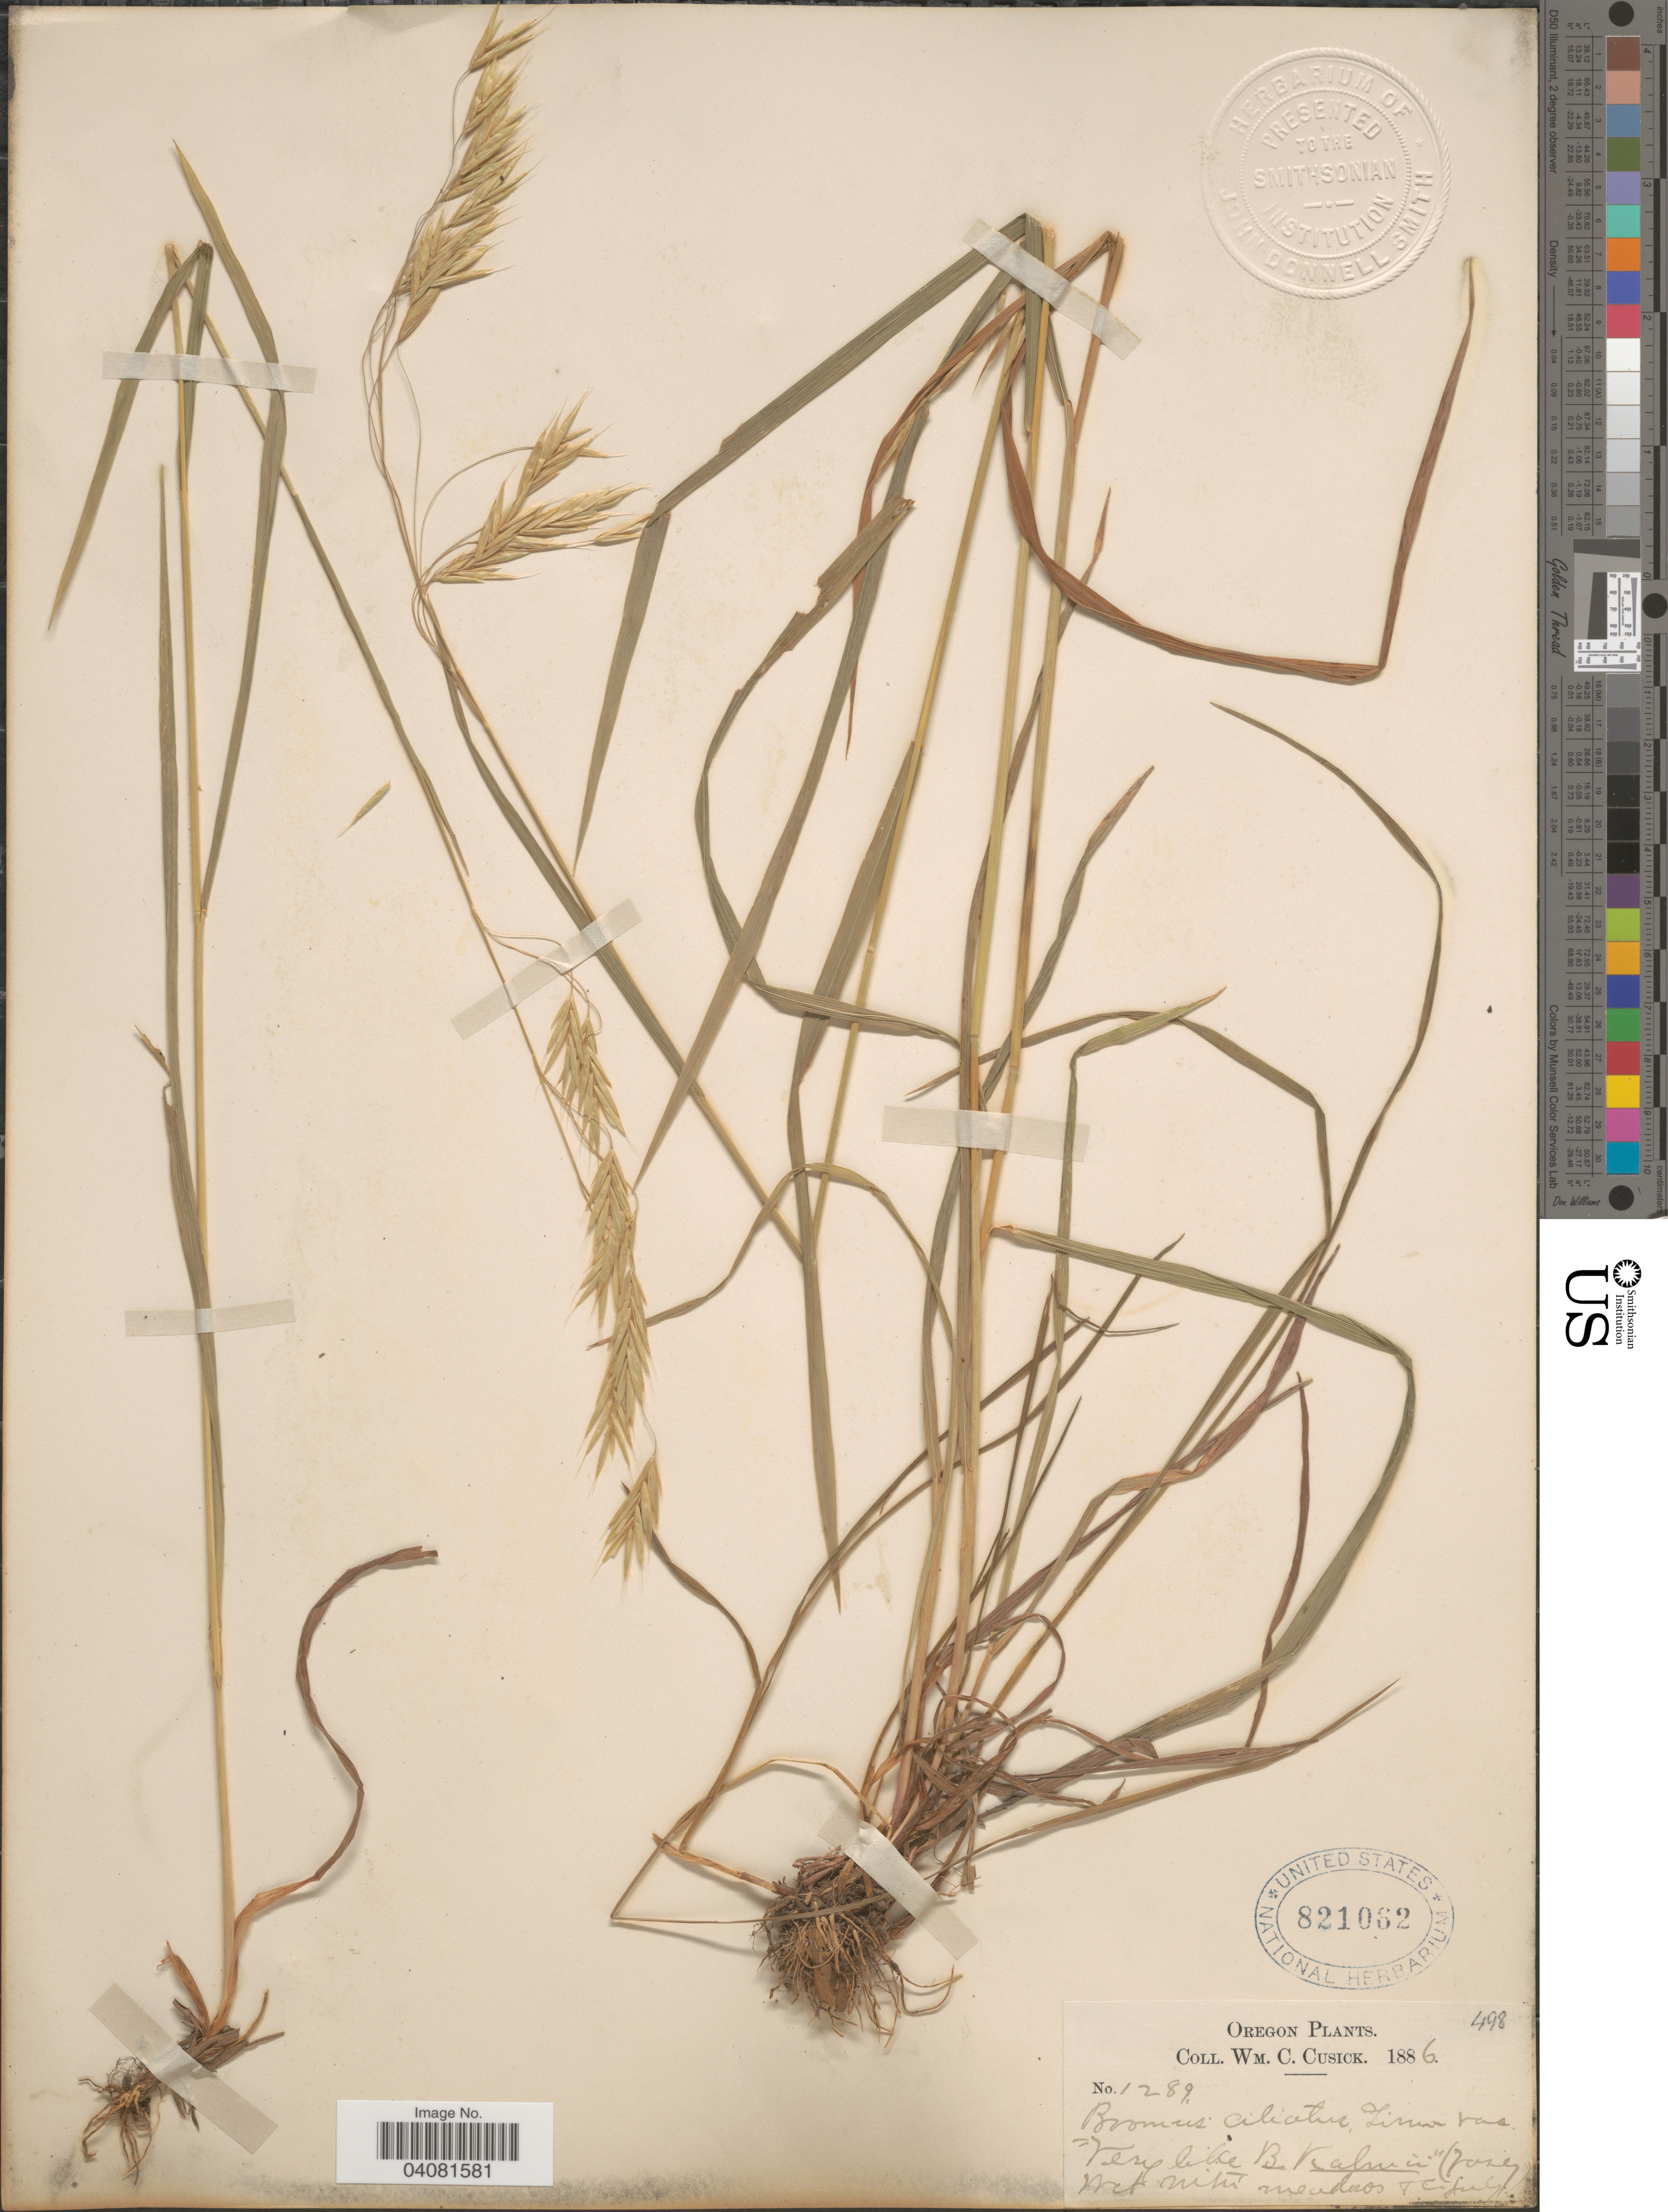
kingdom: Plantae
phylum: Tracheophyta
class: Liliopsida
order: Poales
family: Poaceae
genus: Bromus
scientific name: Bromus ciliatus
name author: L.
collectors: W. C. Cusick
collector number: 1289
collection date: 1886-07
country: United States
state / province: Oregon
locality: Wet mtn meadows.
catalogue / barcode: US 821062